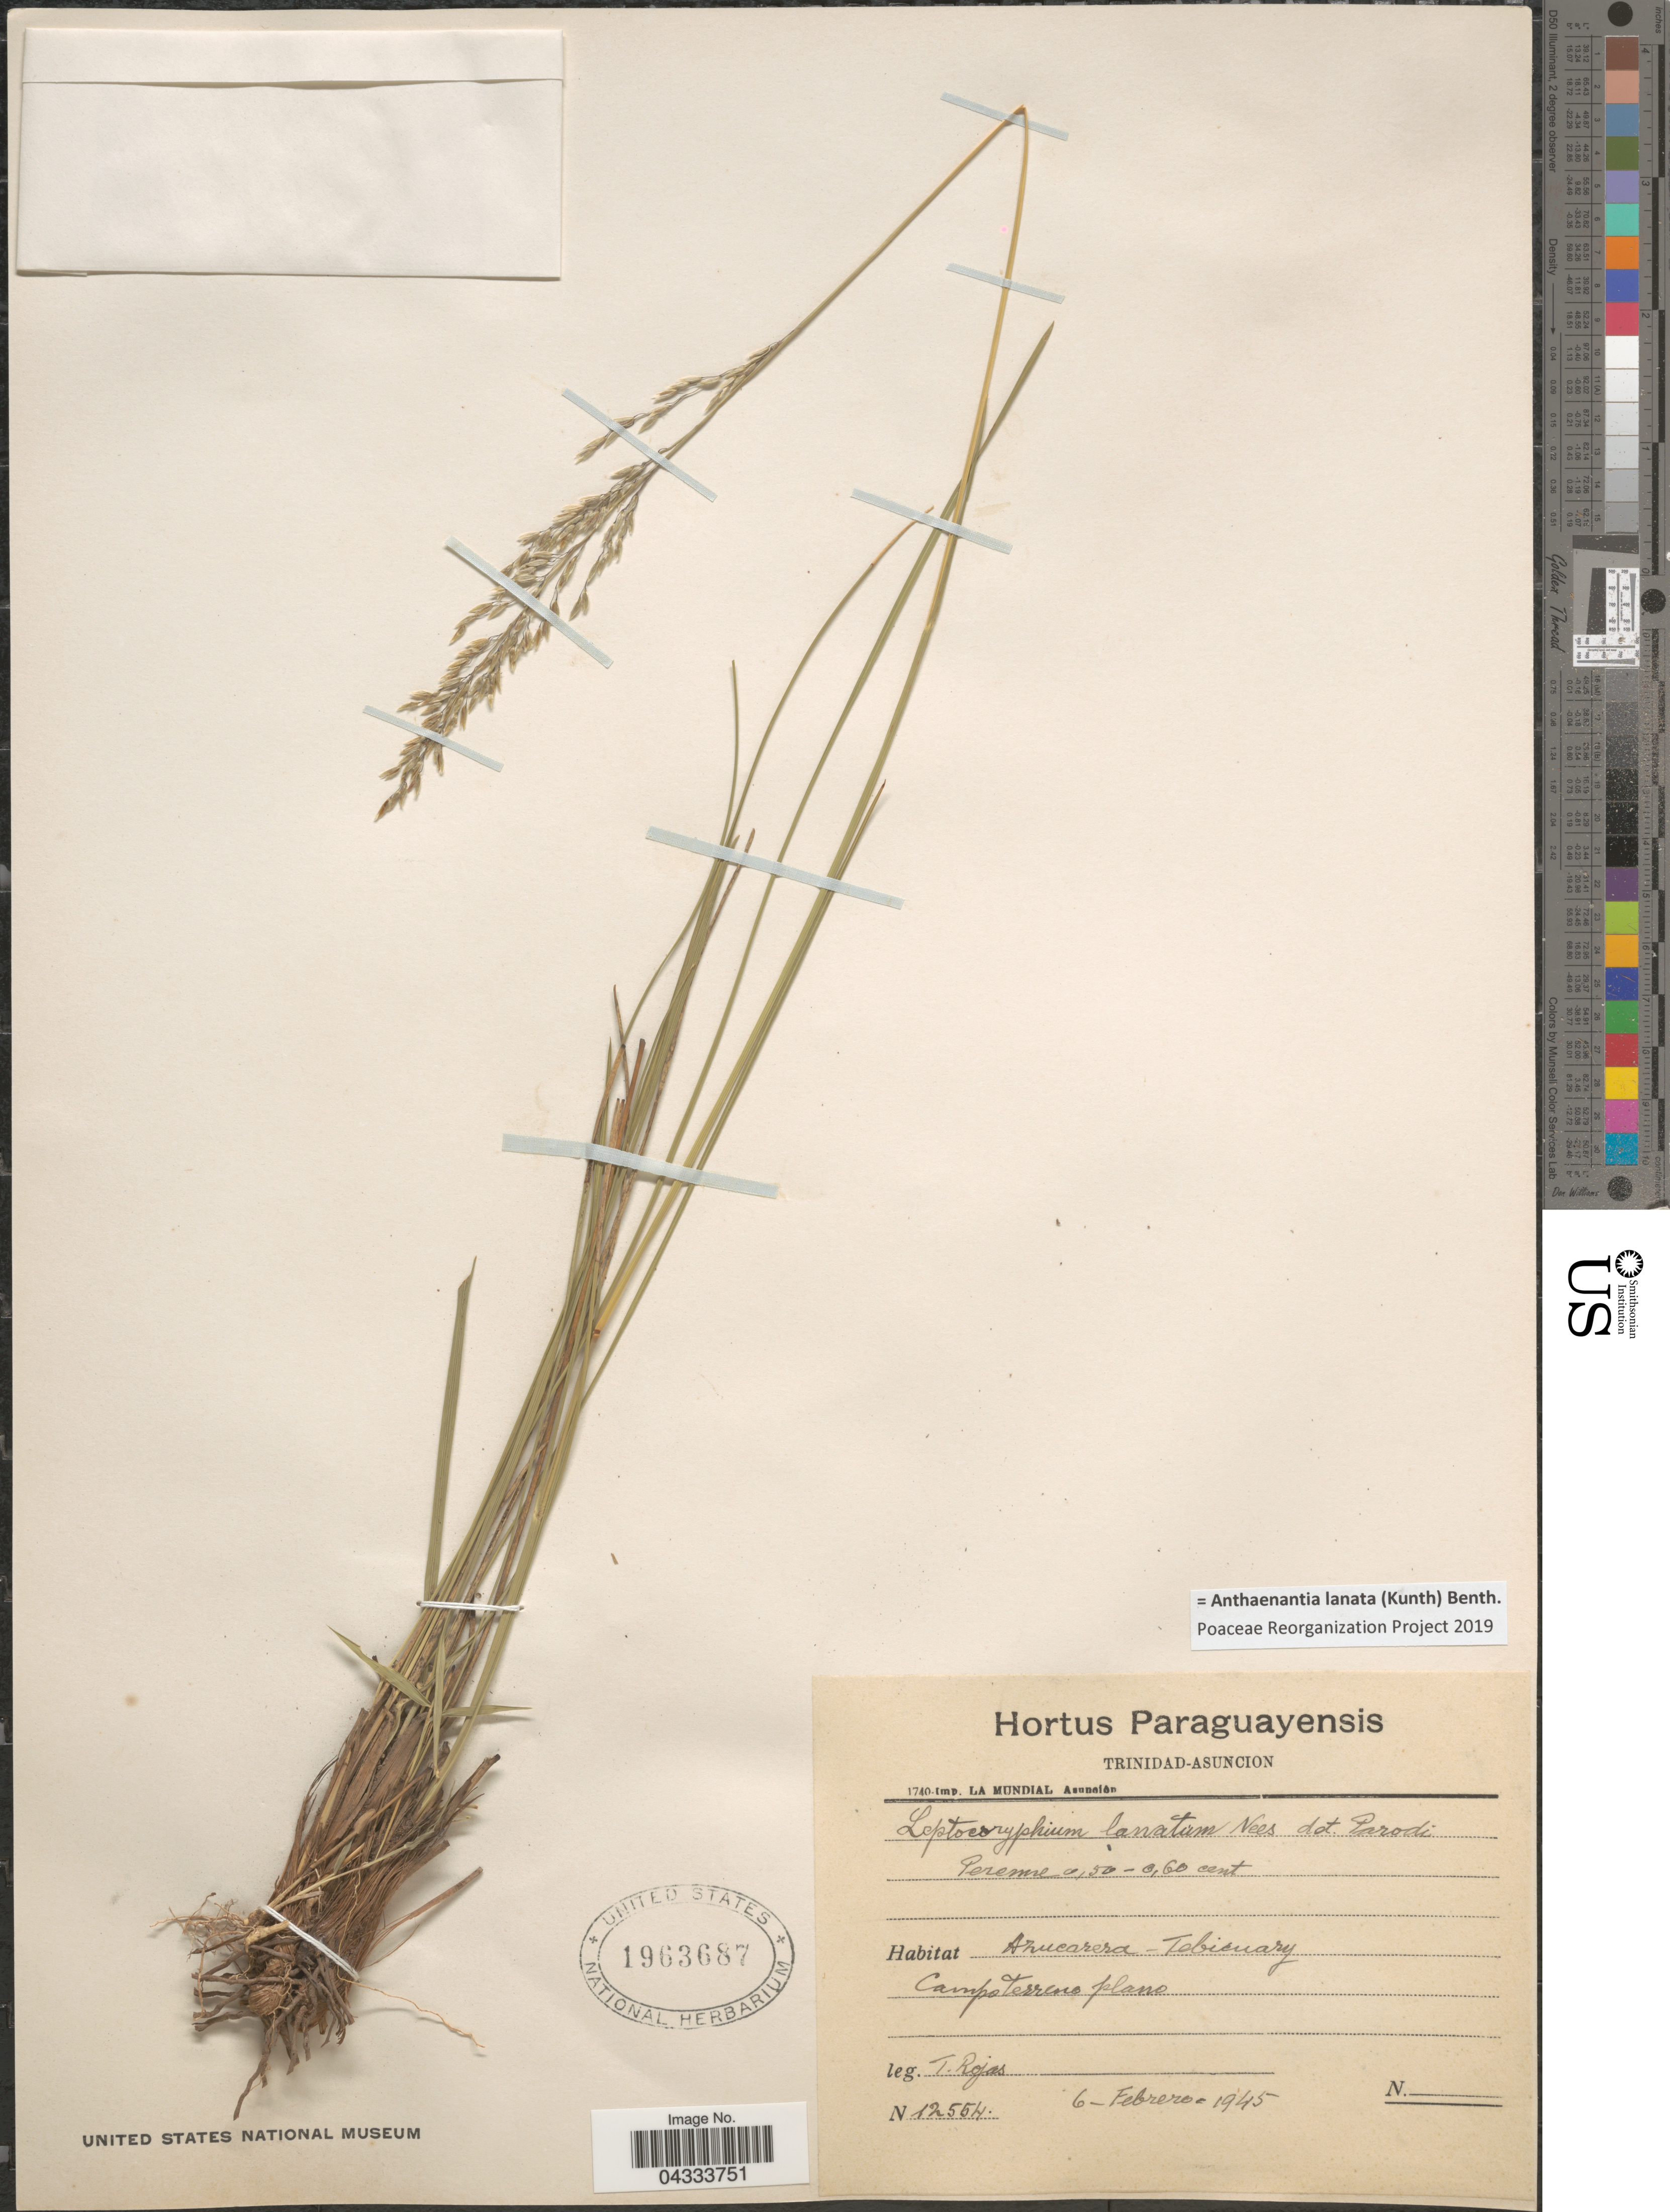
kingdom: Plantae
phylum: Tracheophyta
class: Liliopsida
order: Poales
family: Poaceae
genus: Anthaenantia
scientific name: Anthaenantia lanata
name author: (Kunth) Benth.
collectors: T. Rojas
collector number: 12554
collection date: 1945-02-06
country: Paraguay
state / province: Asuncion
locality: Azucarera - Tabicuary.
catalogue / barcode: US 1963687